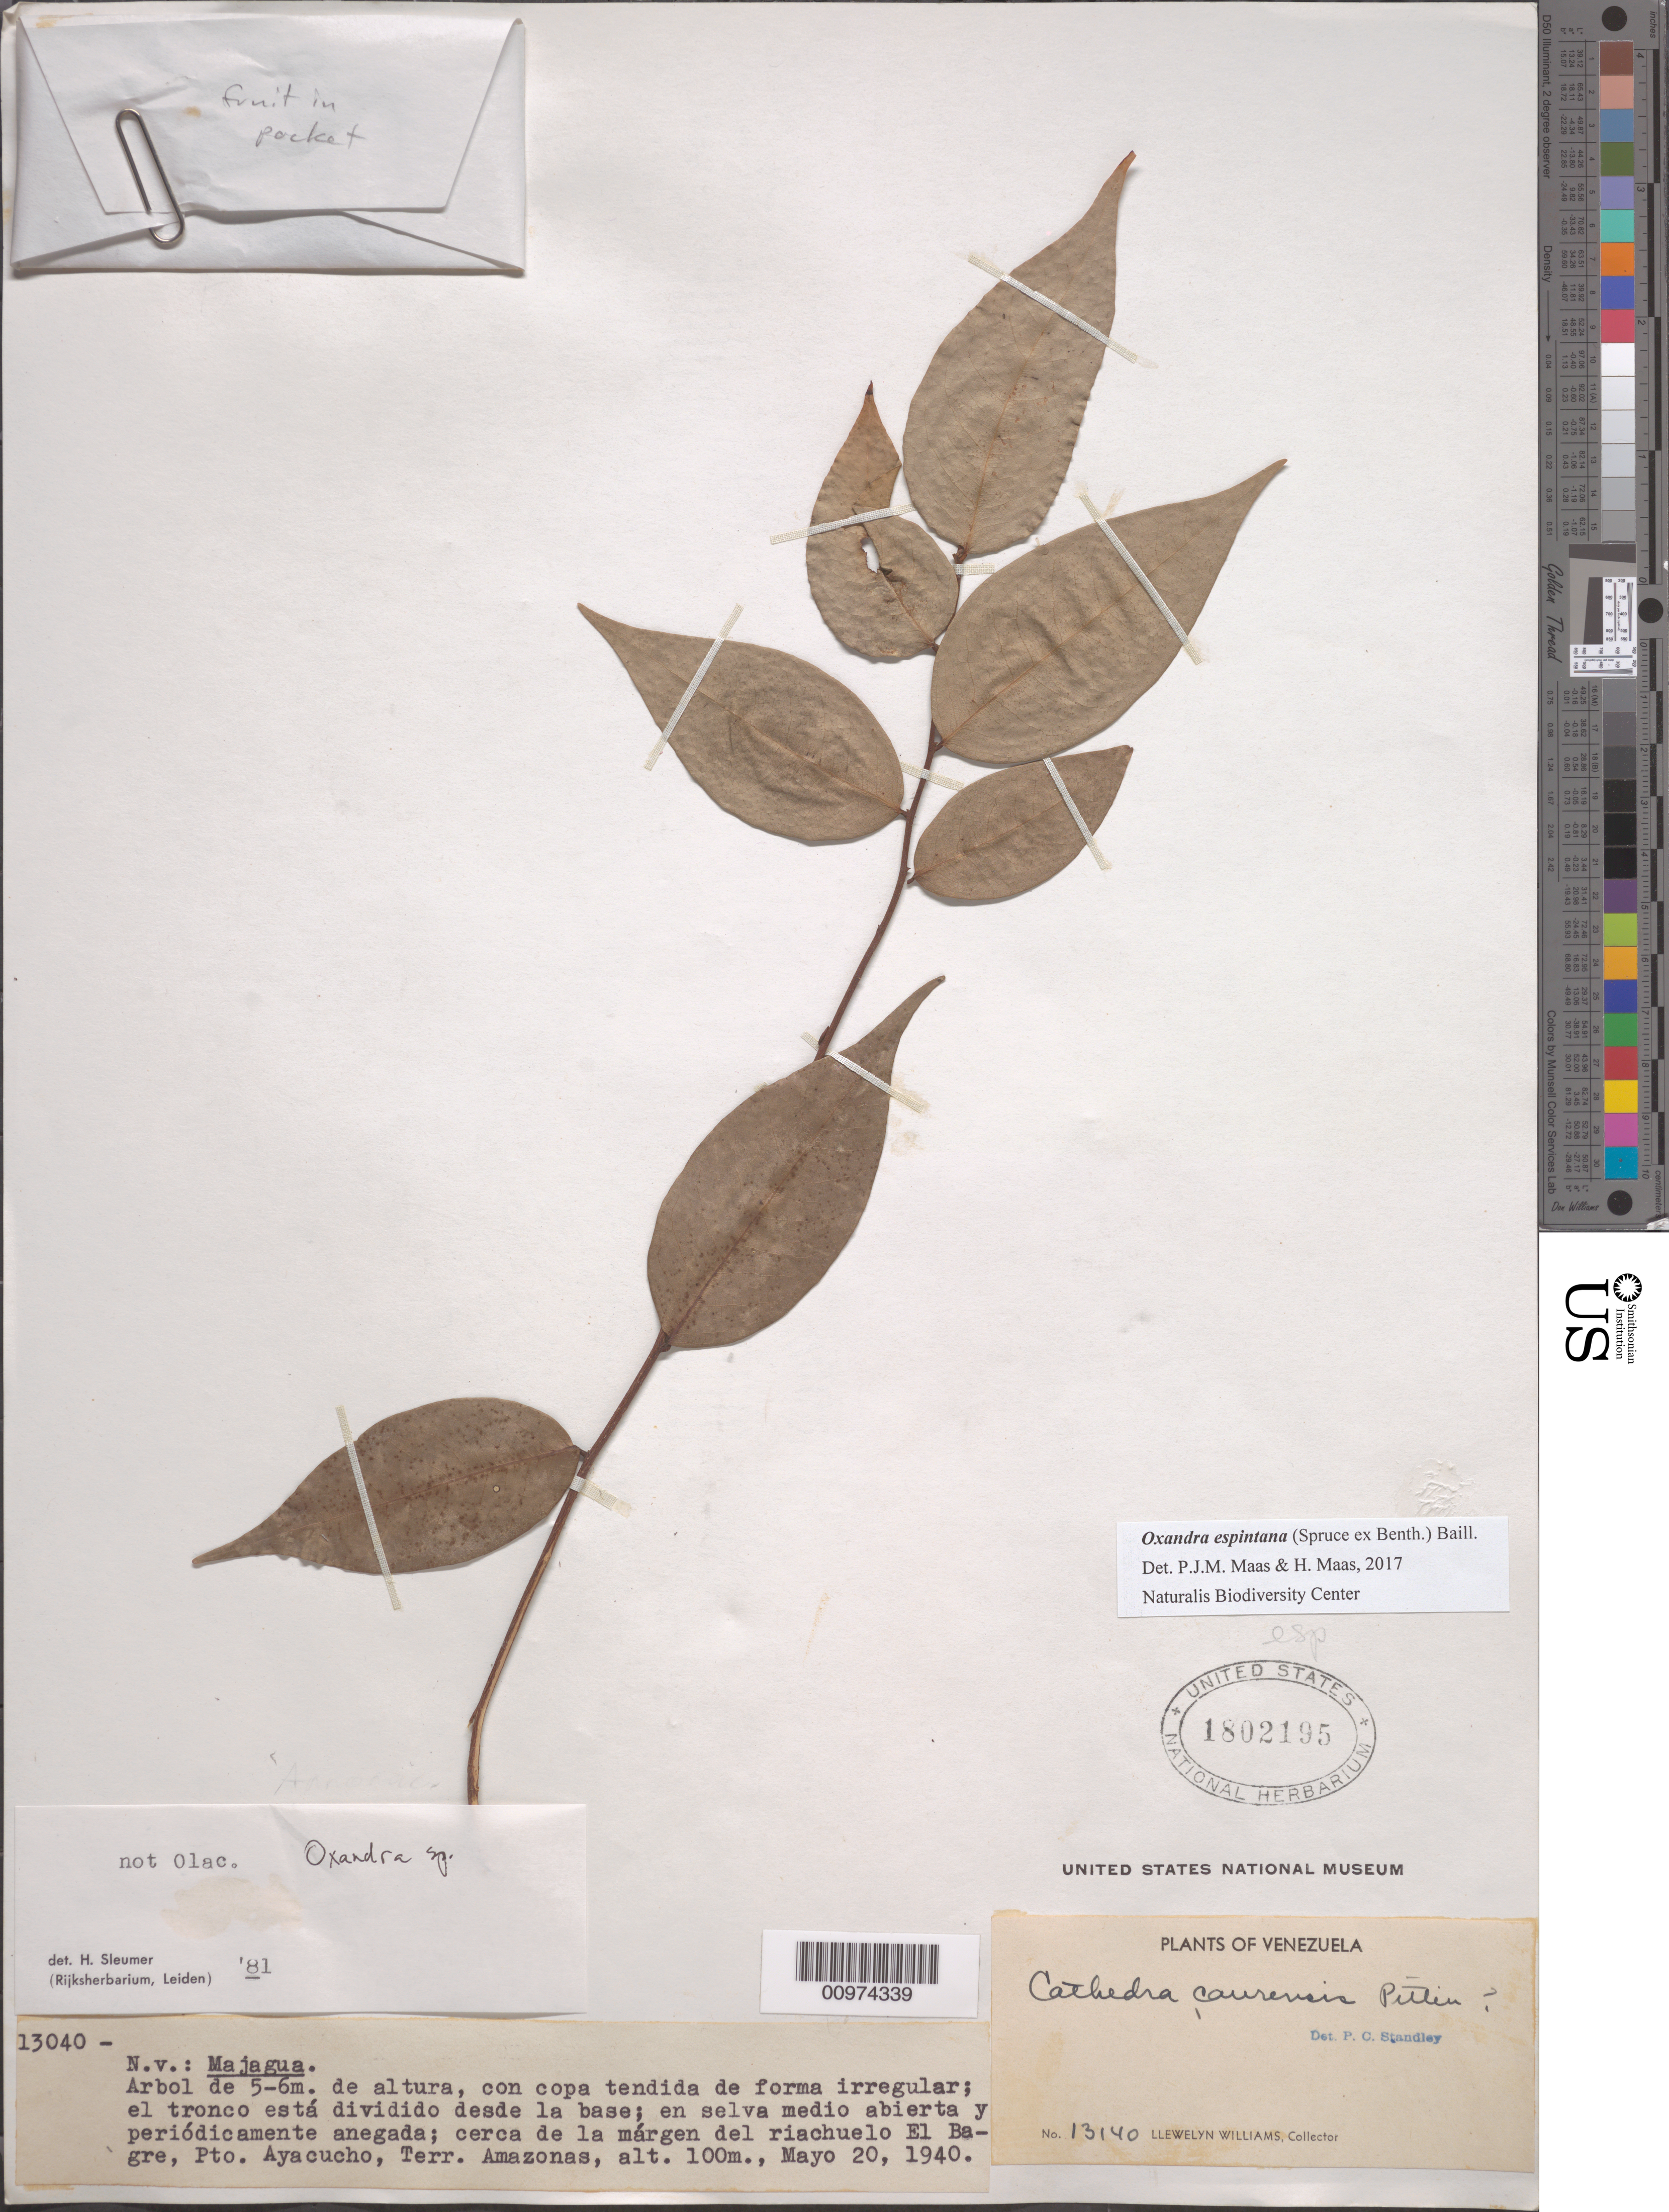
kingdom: Plantae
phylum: Tracheophyta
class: Magnoliopsida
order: Magnoliales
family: Annonaceae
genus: Oxandra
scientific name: Oxandra espintana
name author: (Spruce ex Benth.) Baill.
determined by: Maas, Paul J.; Maas, H.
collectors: Ll. Williams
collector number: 13140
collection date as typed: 20-May-40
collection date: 1940-05-20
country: Venezuela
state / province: Amazonas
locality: Puerto Ayacucho, riachuelo El Bagre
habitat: Selva medio abierta y periodicamente anegada; cerca de la margen del riachuelo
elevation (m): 100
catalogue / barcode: US 1802195